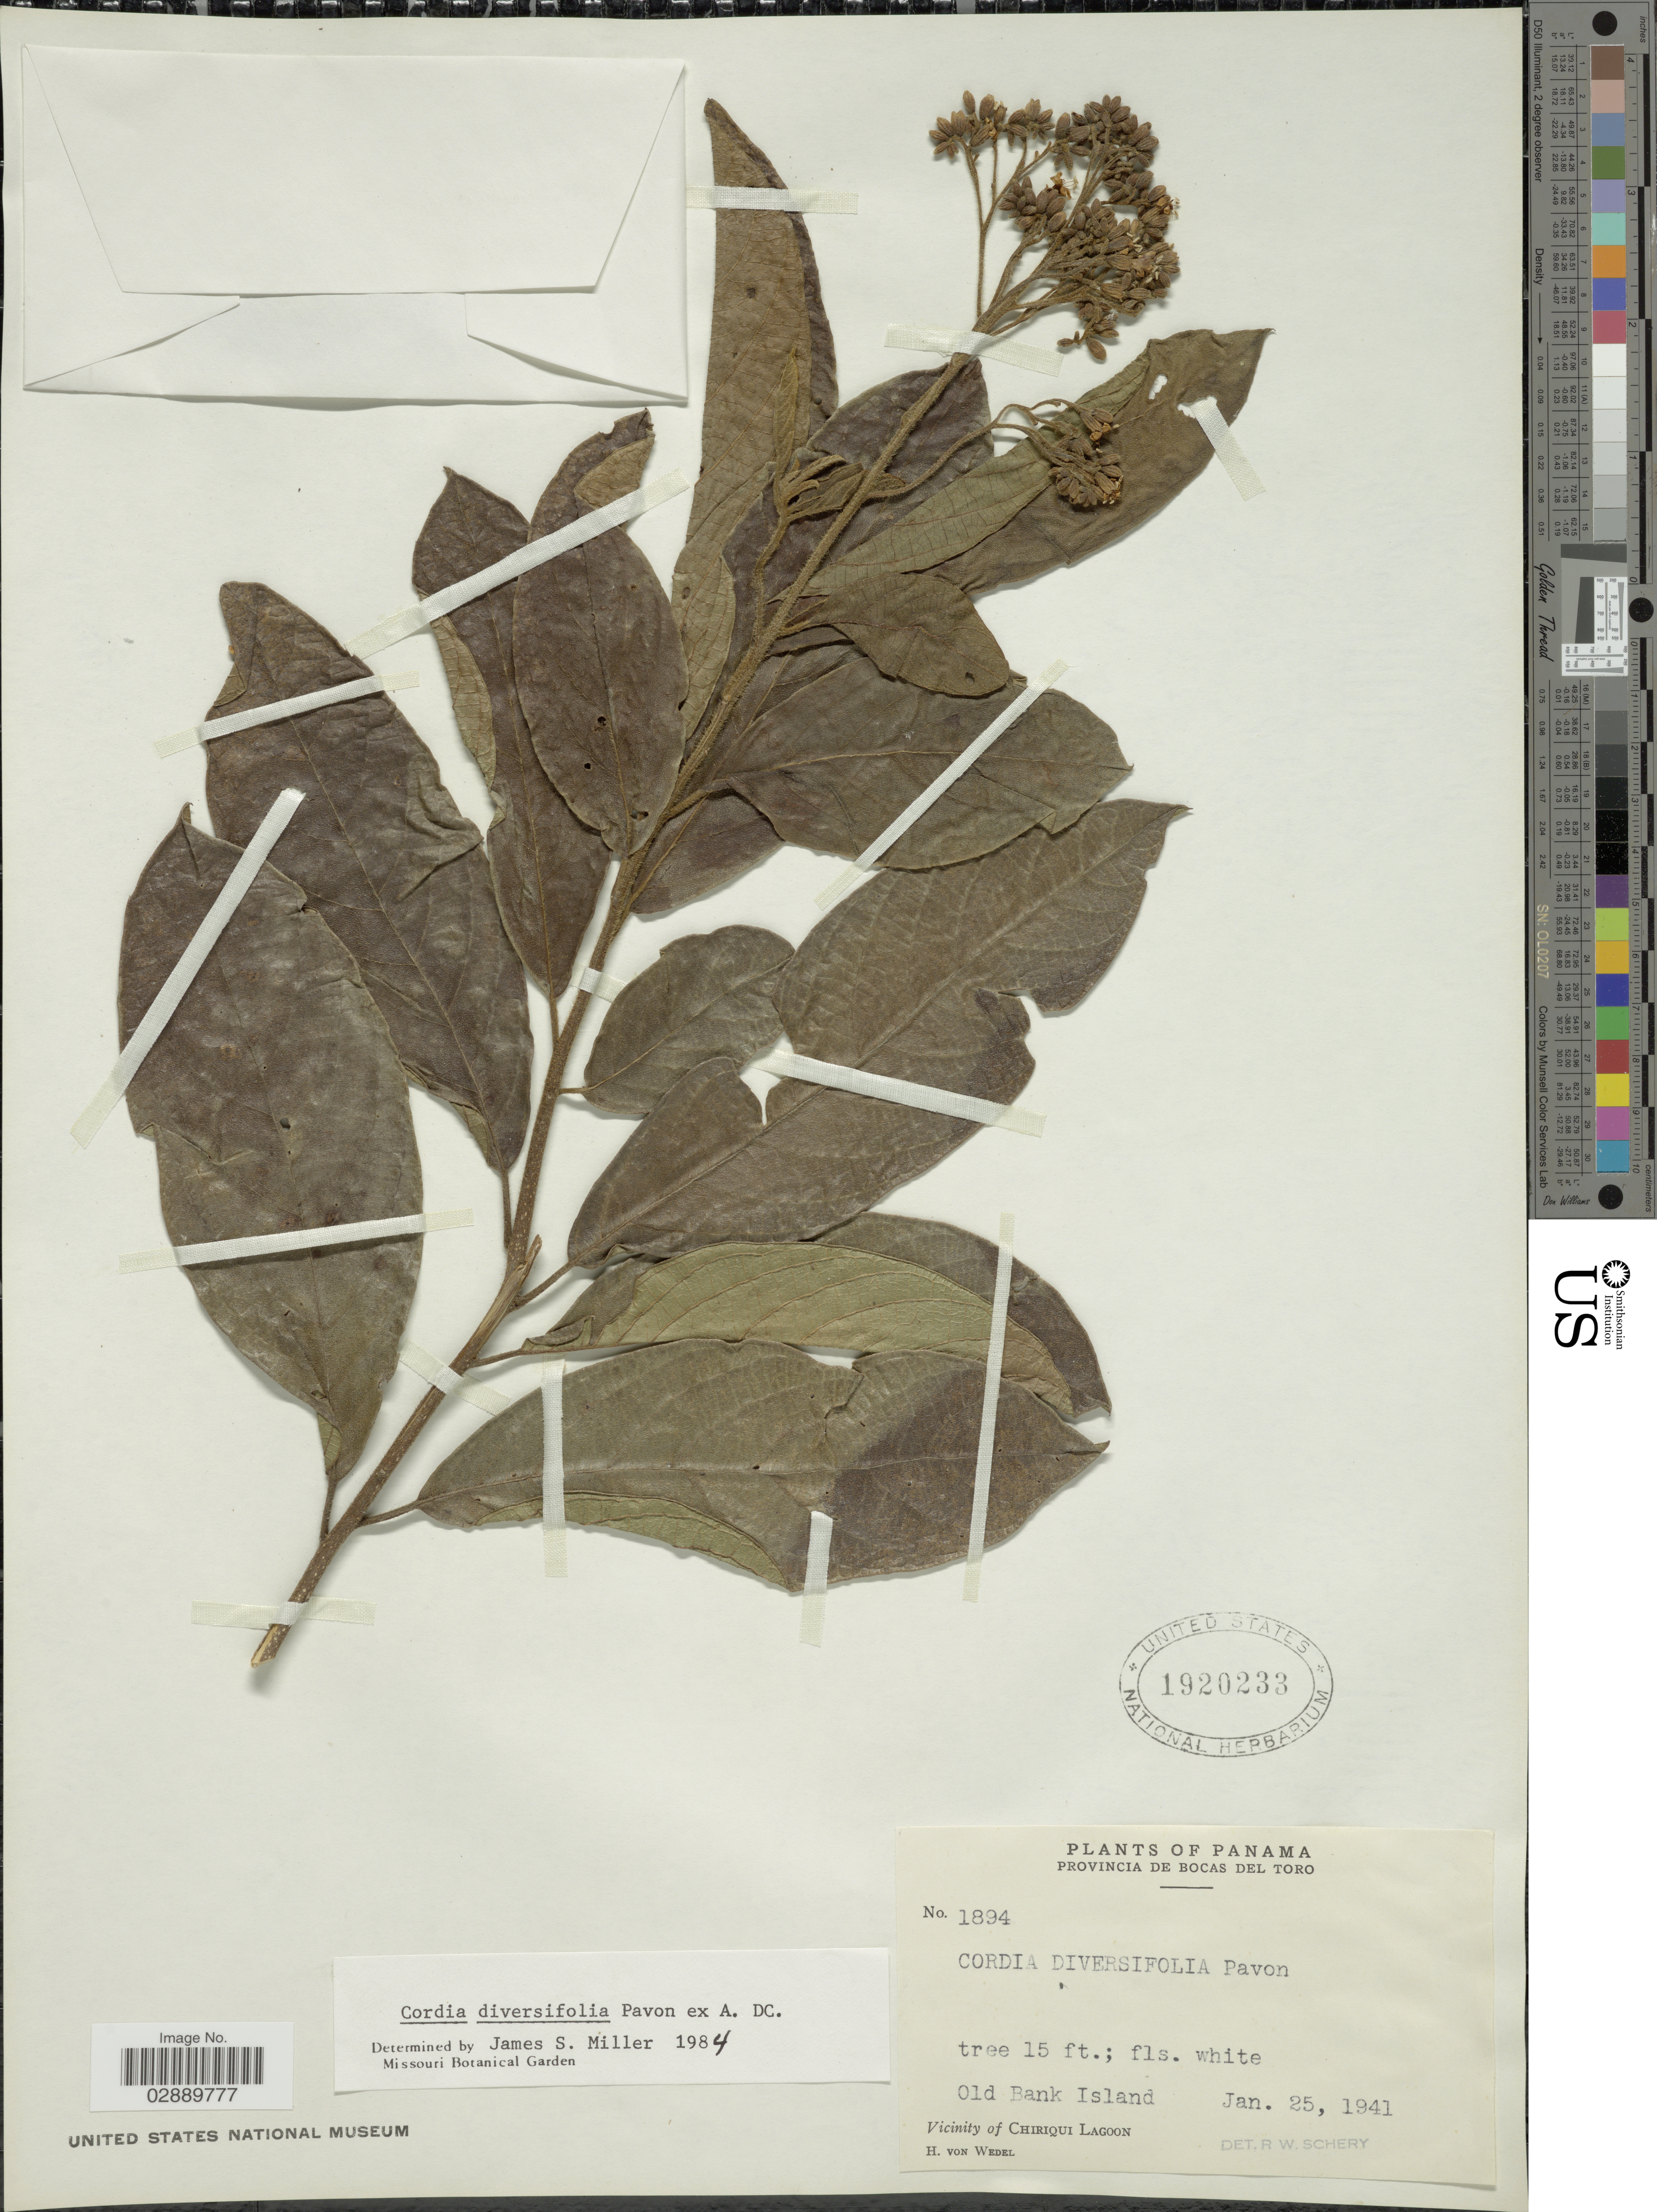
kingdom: Plantae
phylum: Tracheophyta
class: Magnoliopsida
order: Boraginales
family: Cordiaceae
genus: Cordia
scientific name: Cordia diversifolia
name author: Pav. ex DC.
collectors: H. von Wedel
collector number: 1894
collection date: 1941-01-25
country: Panama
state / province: Bocas del Toro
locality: Old Bank Island. Vicinity of Chiriqui Lagoon.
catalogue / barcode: US 1920233